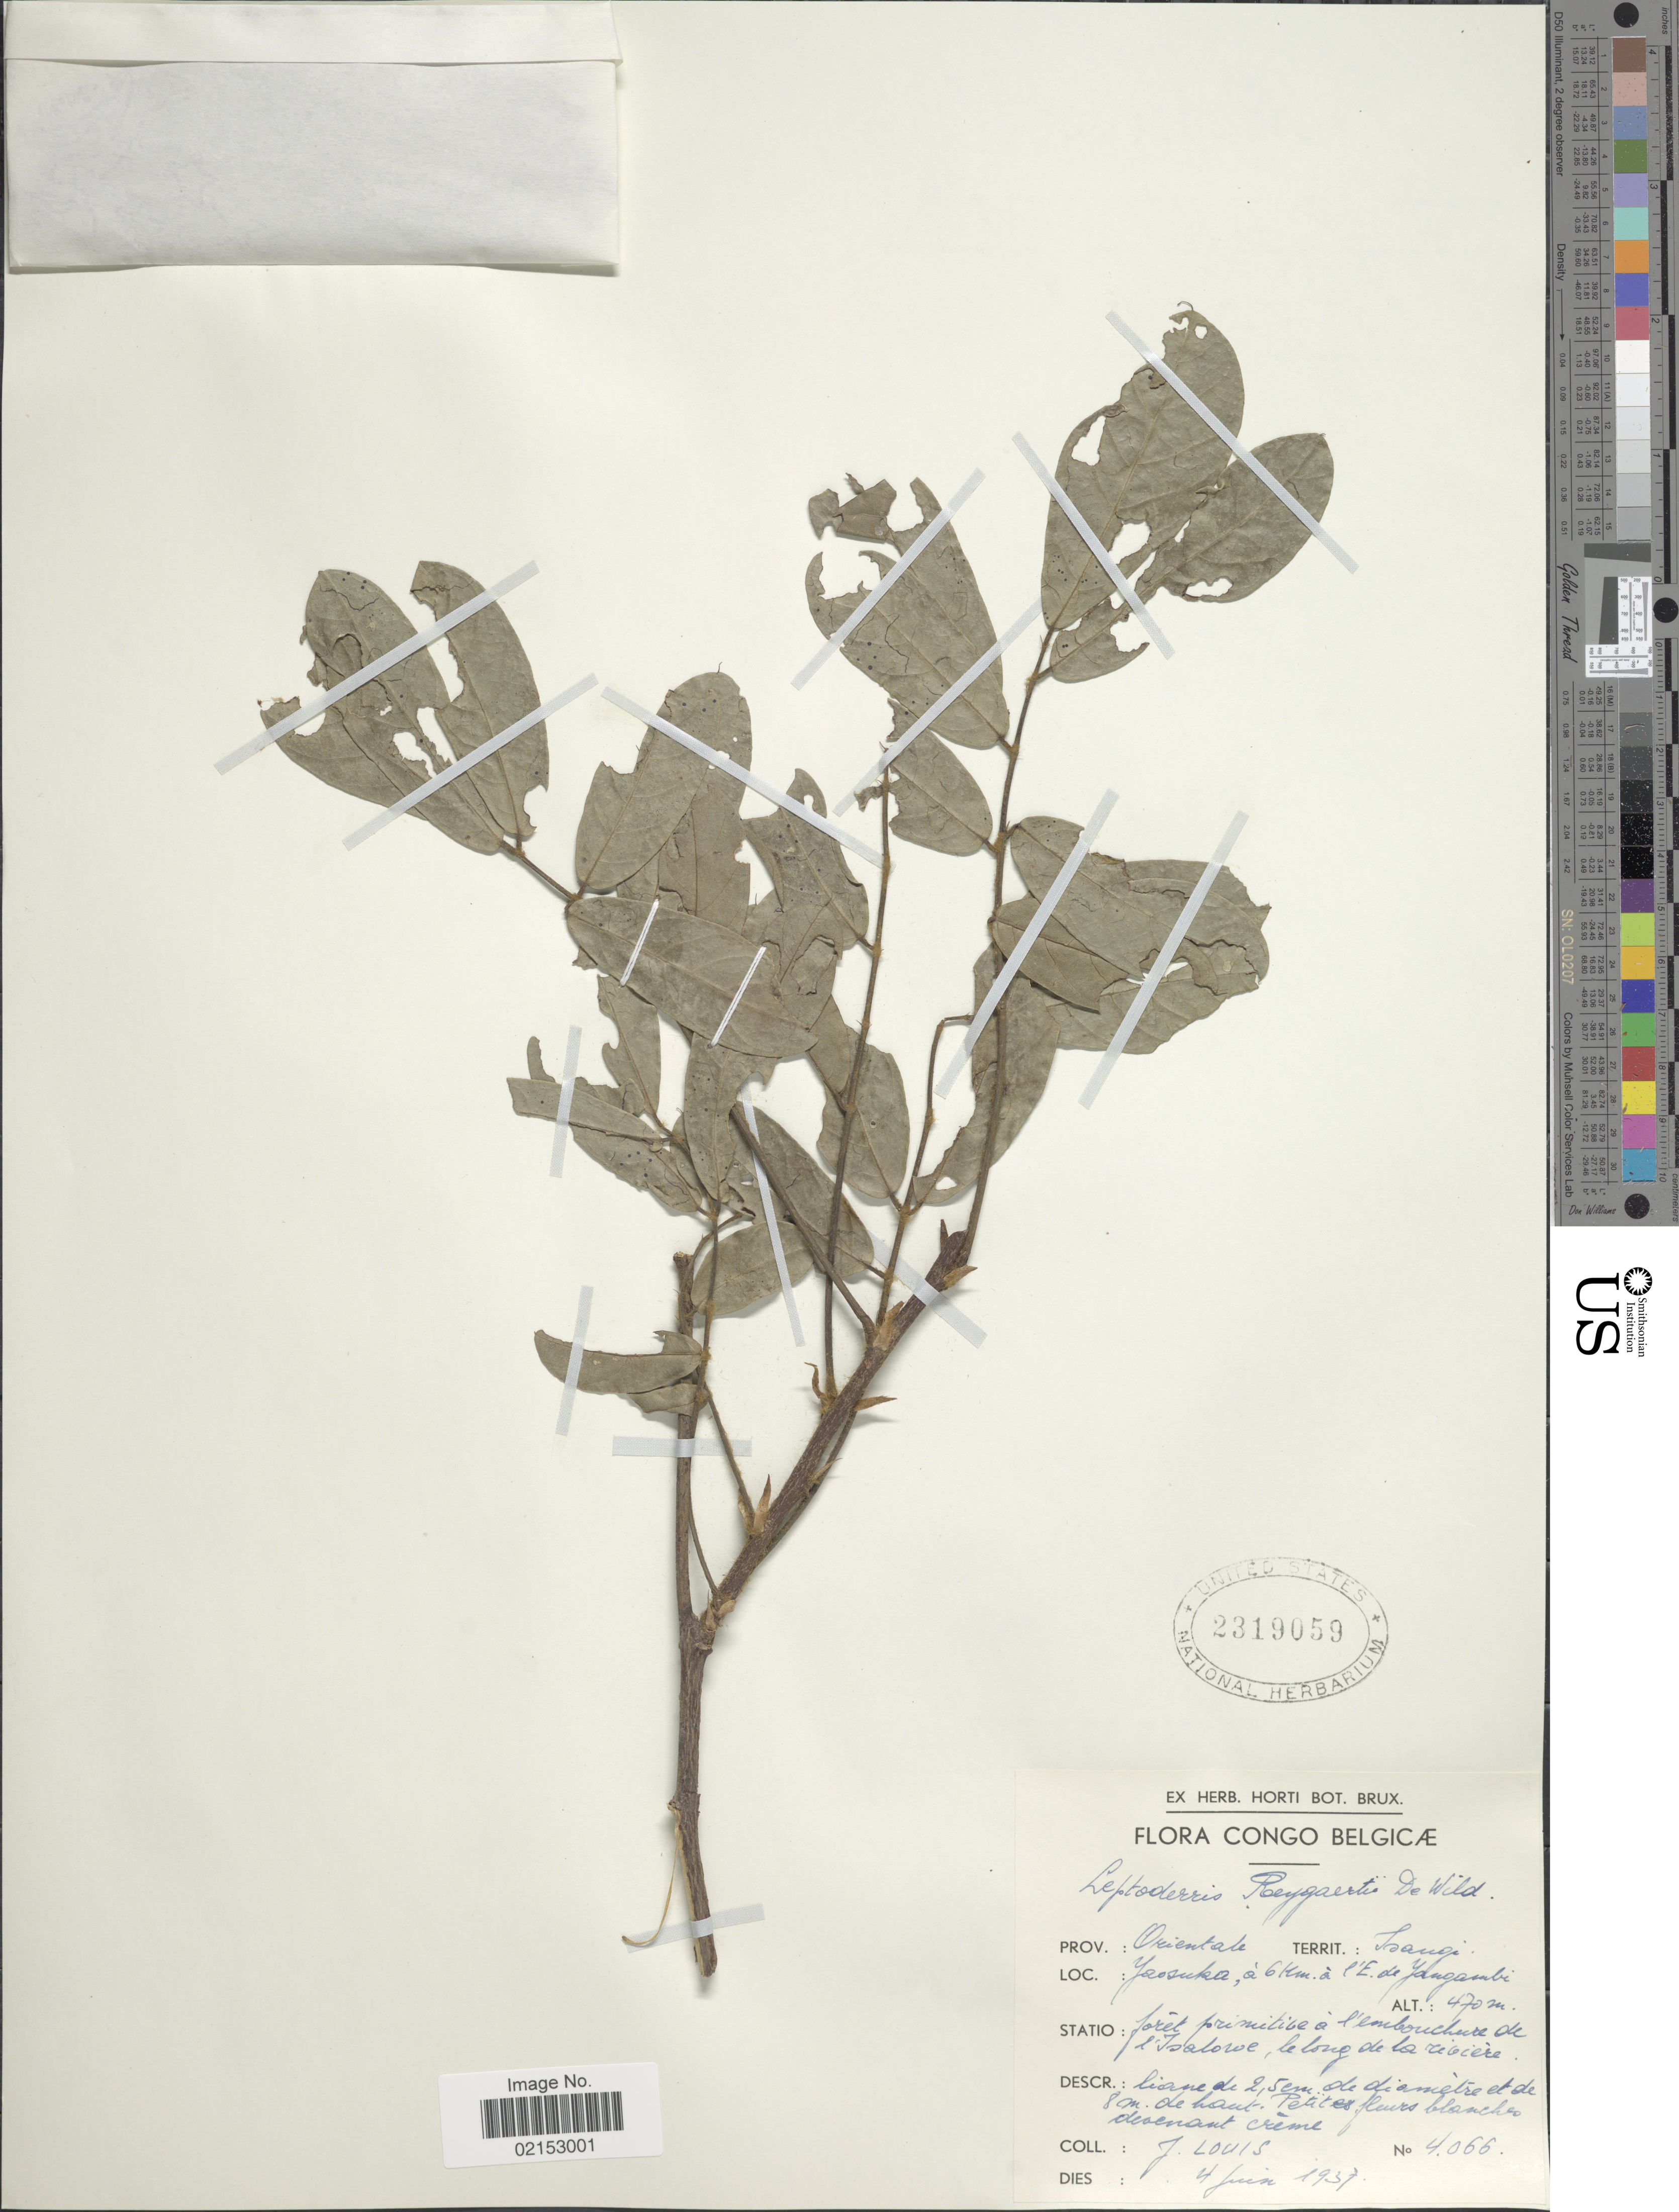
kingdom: Plantae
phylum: Tracheophyta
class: Magnoliopsida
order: Fabales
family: Fabaceae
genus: Leptoderris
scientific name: Leptoderris reygaertii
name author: De Wild.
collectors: J. Louis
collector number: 4066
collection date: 1937-06-04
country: Congo, Democratic Republic of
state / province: Tshopo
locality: Congo Belgicæ, Territ: Tsangi, Ysosuka, a 6 km a L'E de Yangambi, Statio forêt á l'embouchure de l'Isalowe, le long de la rivière.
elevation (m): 470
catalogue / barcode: US 2319059